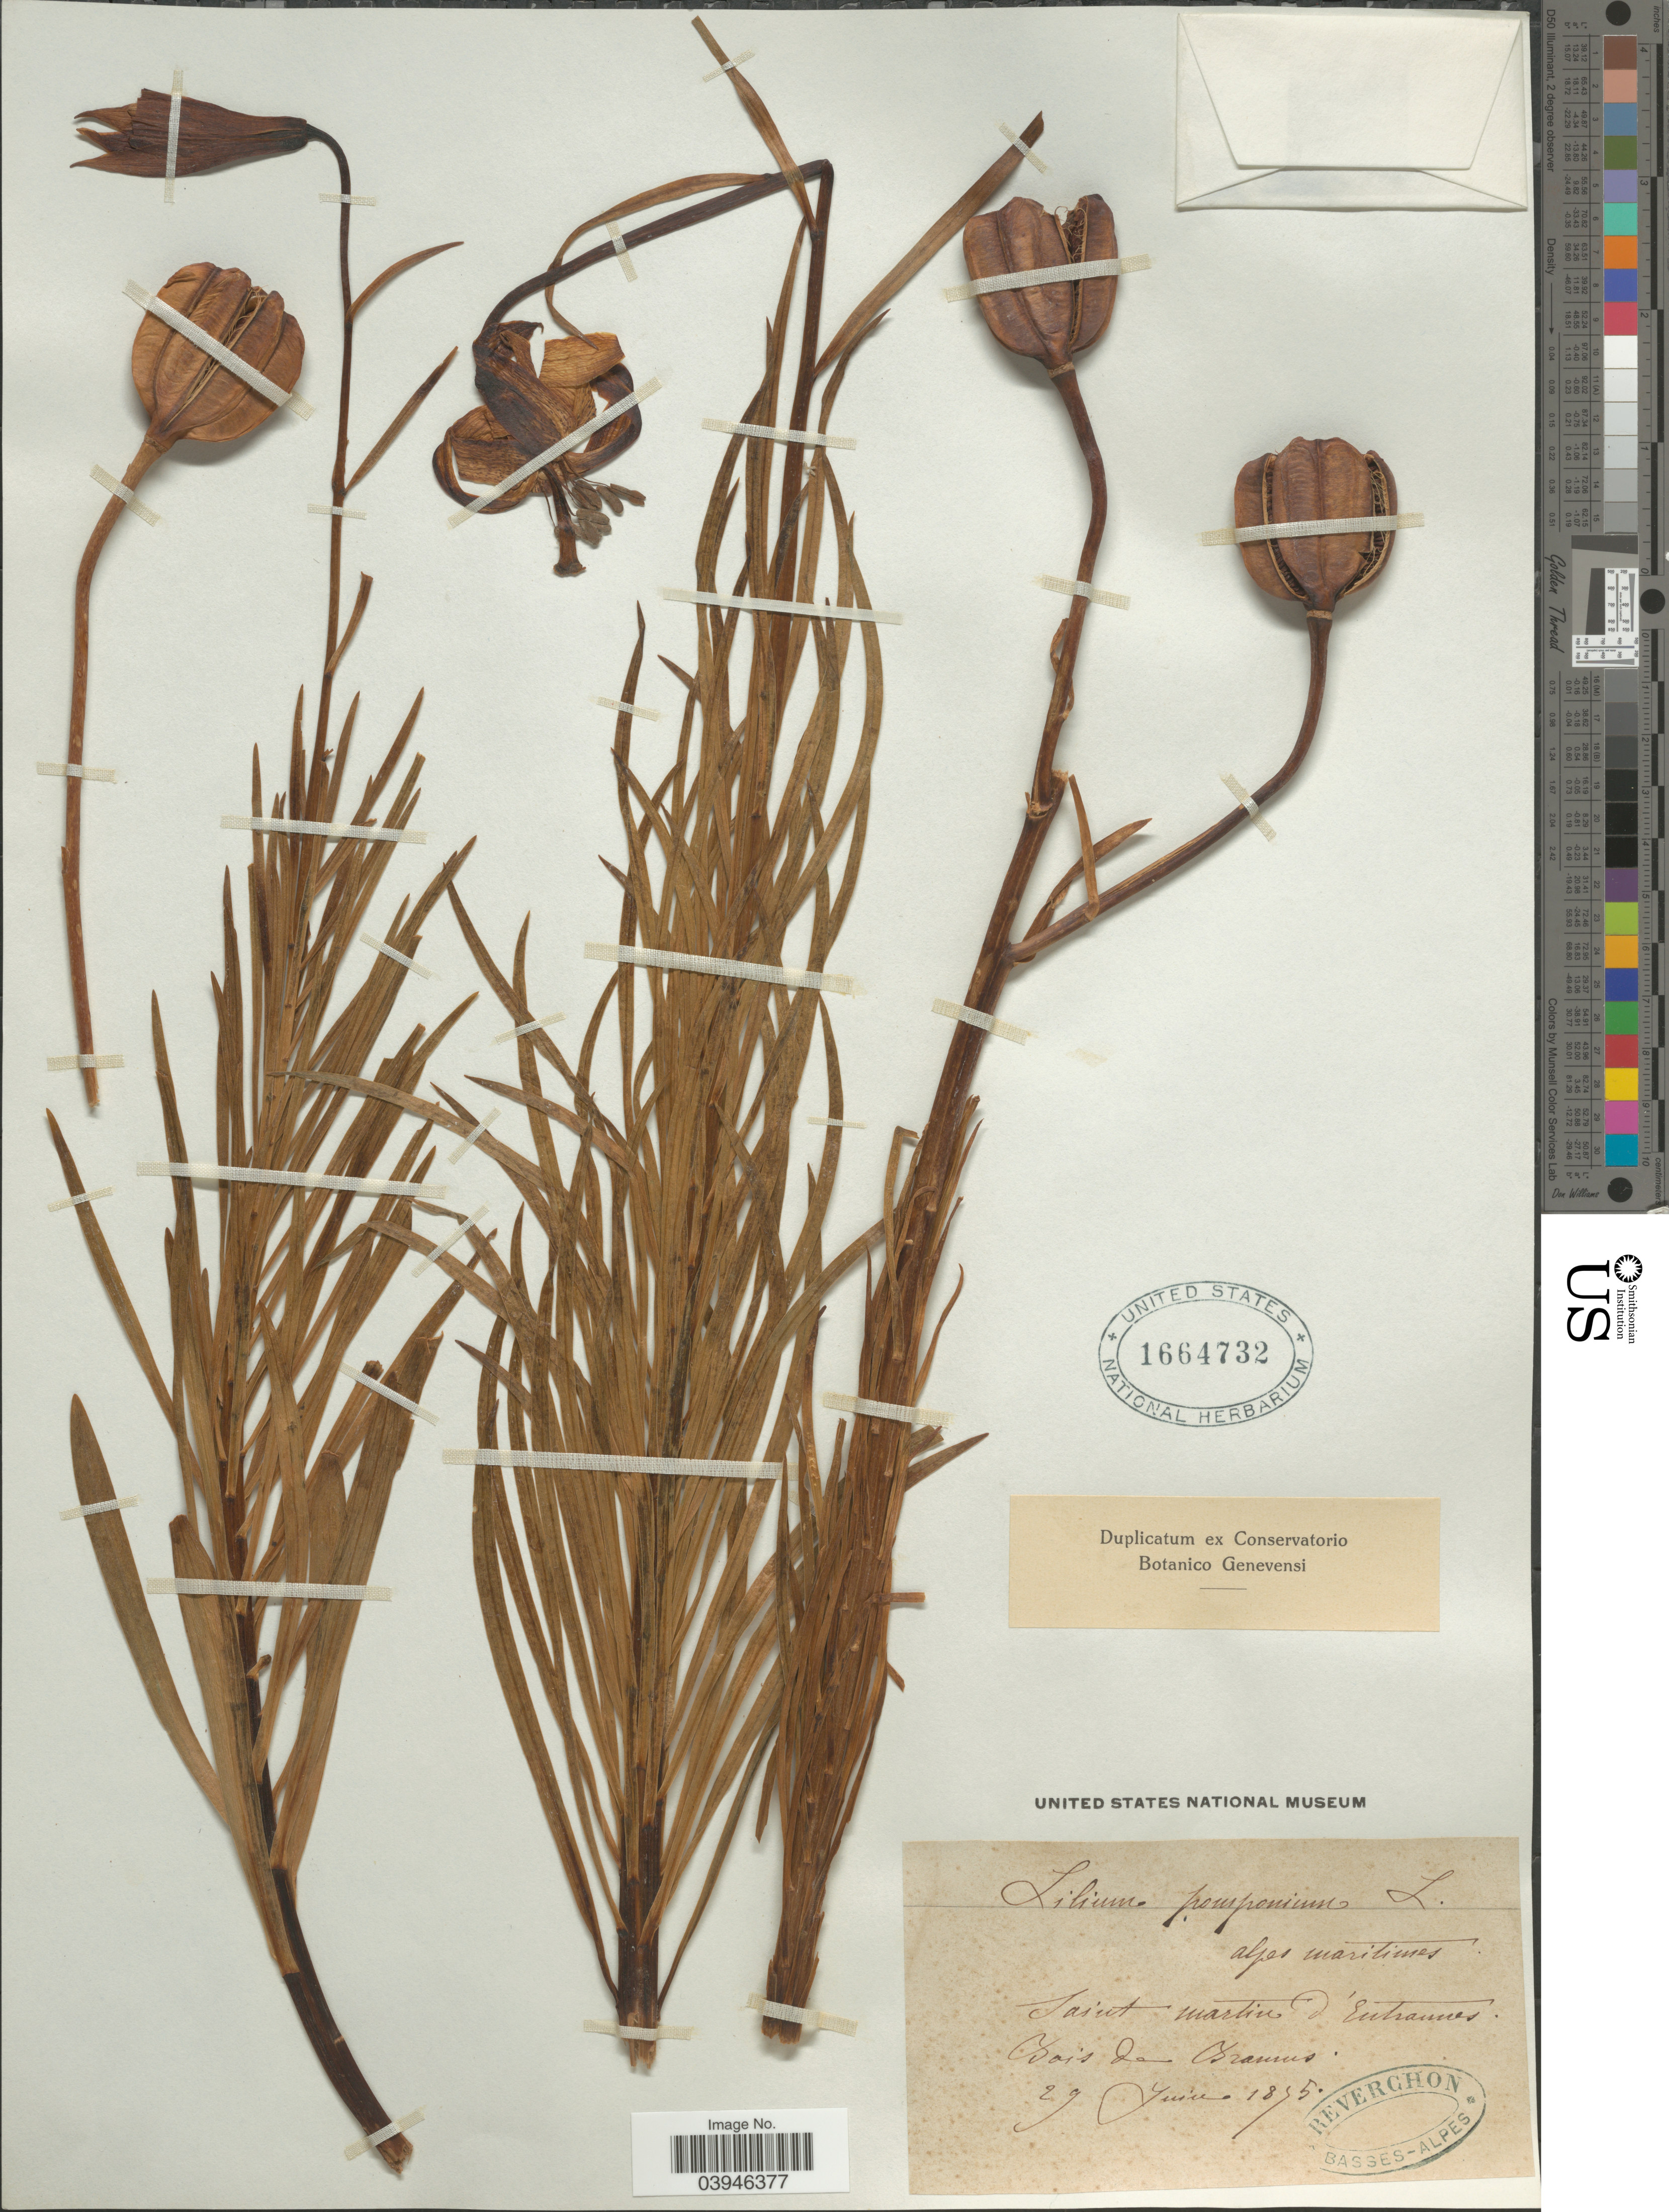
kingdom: Plantae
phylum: Tracheophyta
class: Liliopsida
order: Liliales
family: Liliaceae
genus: Lilium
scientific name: Lilium pomponium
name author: L.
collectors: -. Reverchon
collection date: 1875-06-29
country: France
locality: Saint Martin d' Entraunes. Bois de Bramus.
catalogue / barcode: US 1664732